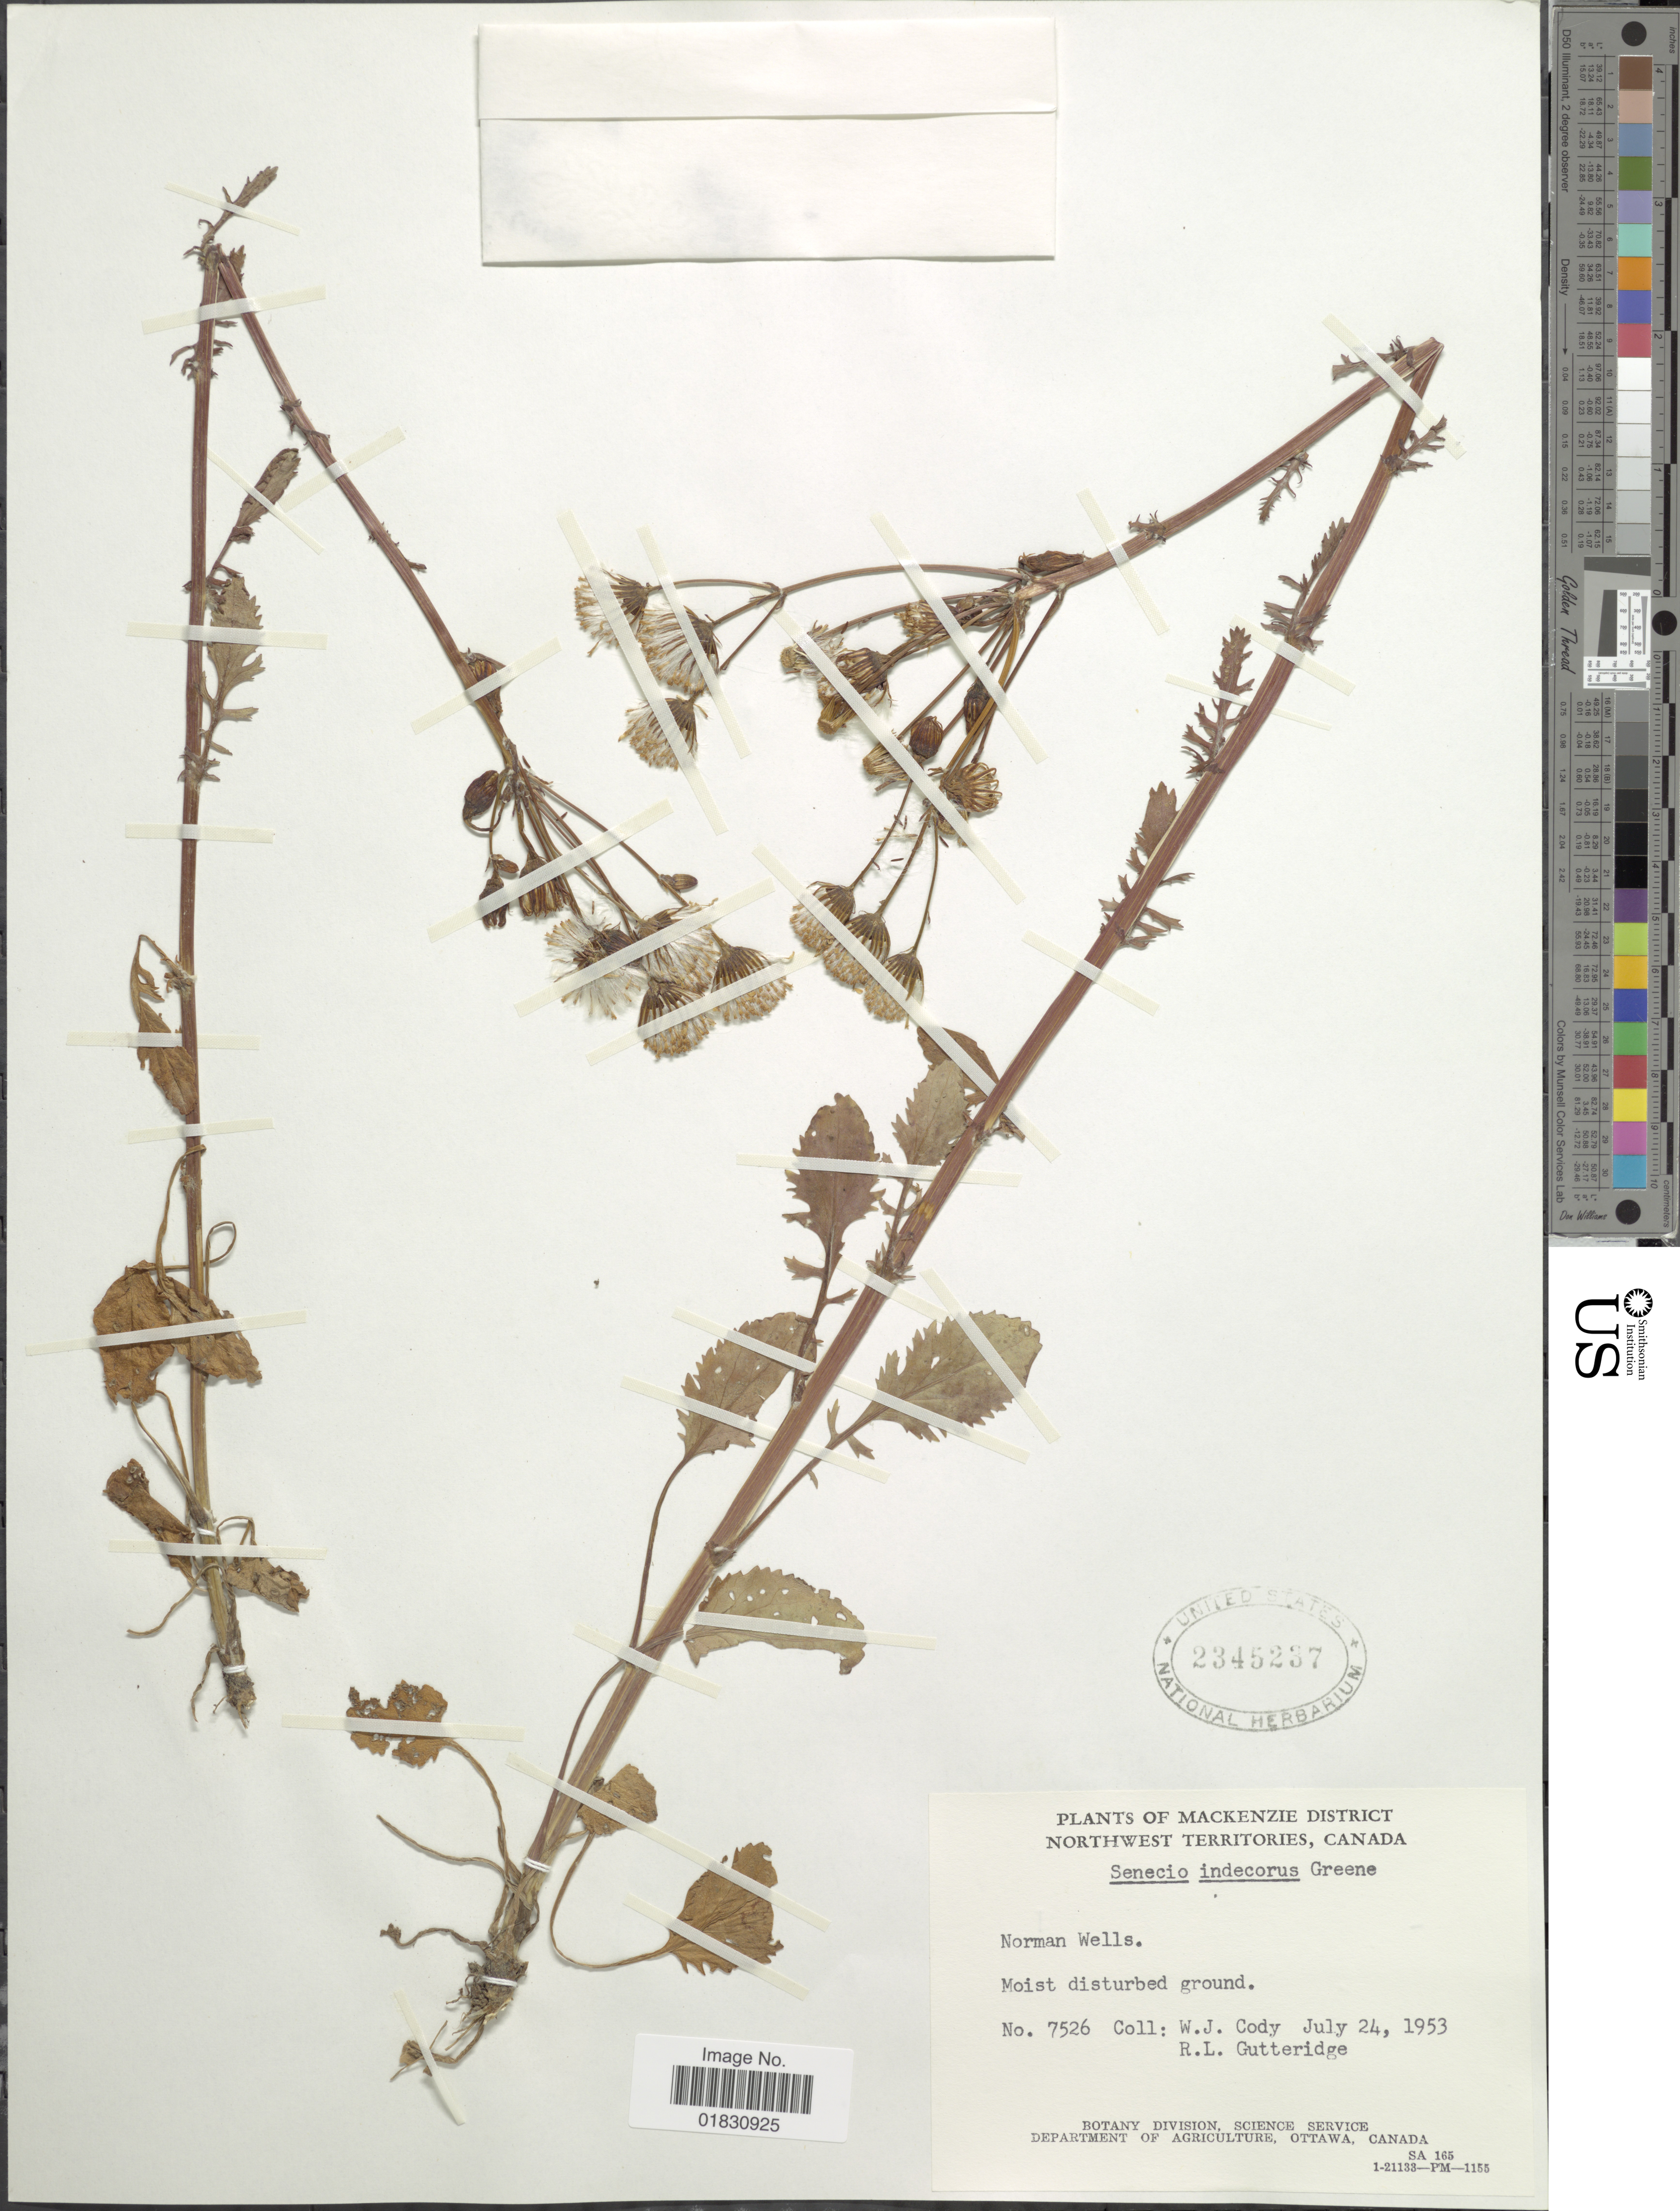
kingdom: Plantae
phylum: Tracheophyta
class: Magnoliopsida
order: Asterales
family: Asteraceae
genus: Packera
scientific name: Packera indecora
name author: (Greene) Á. Löve & D. Löve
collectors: W. Cody & R. Gutteridge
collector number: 7526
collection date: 1953-07-24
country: Canada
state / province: Northwest Territories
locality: Mackenzie District, Northwest Territories, Canada, Norman Wells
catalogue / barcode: US 2345237